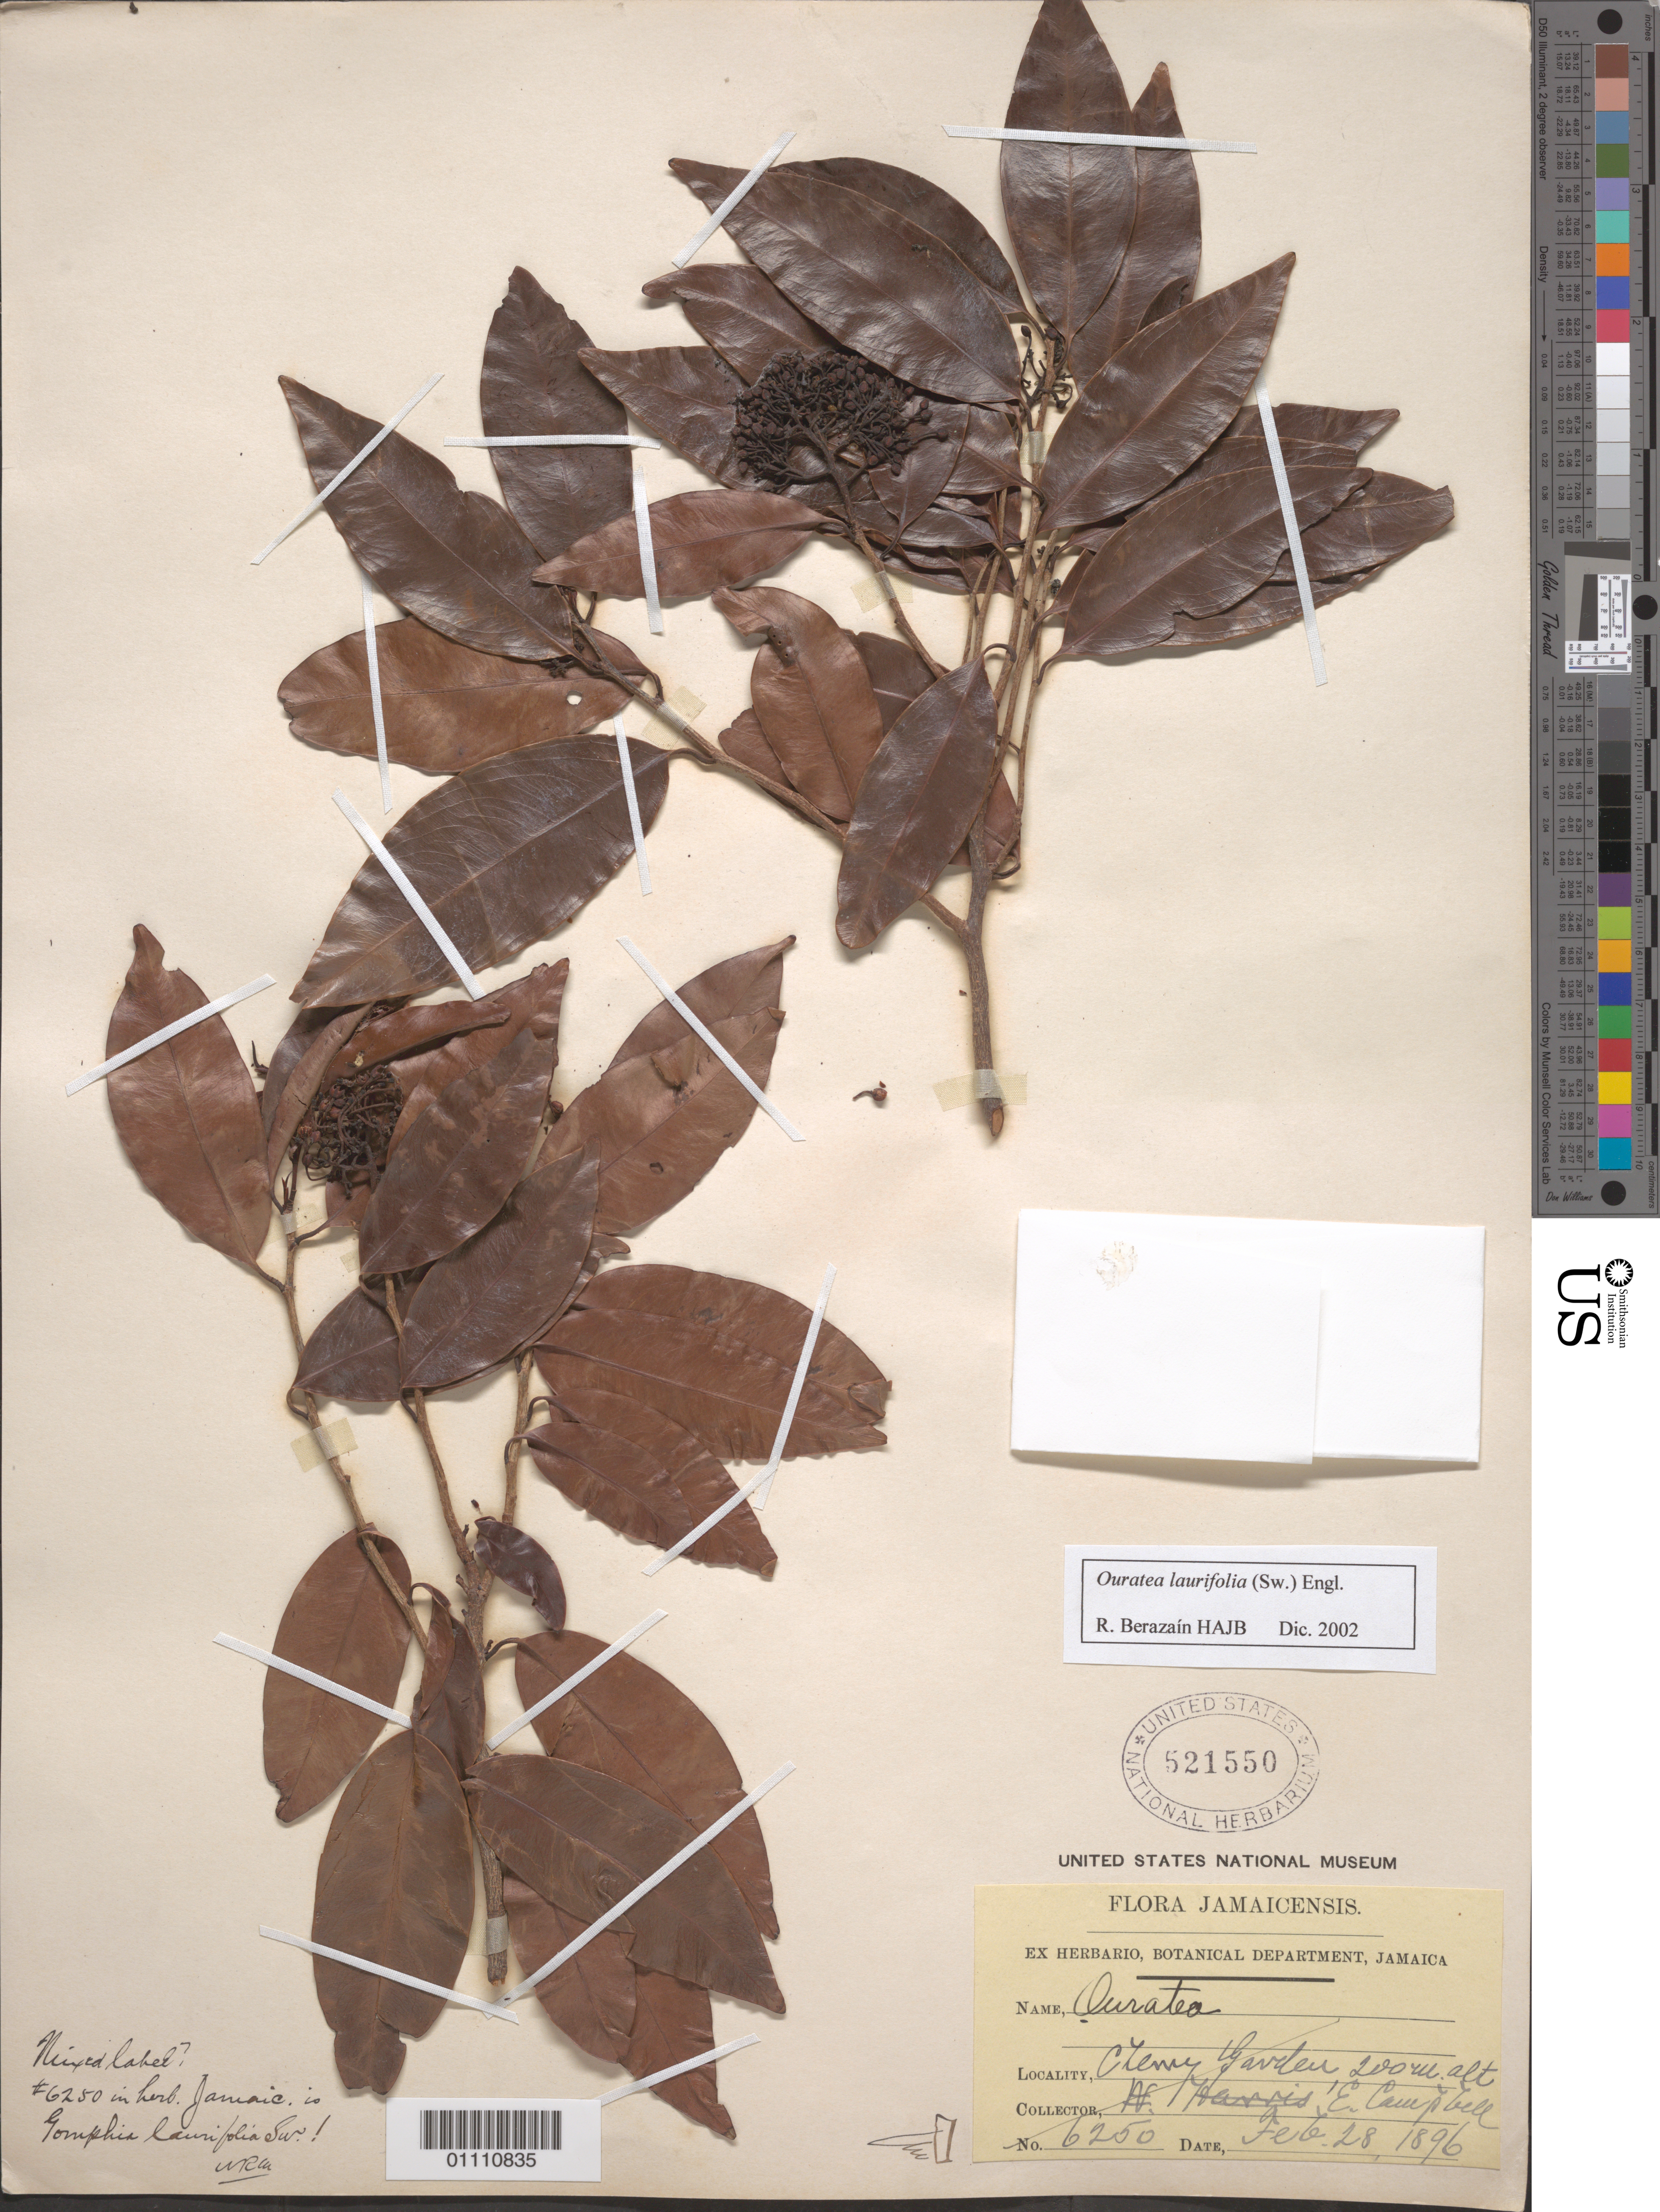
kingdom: Plantae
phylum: Tracheophyta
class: Magnoliopsida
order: Malpighiales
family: Ochnaceae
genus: Ouratea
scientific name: Ouratea laurifolia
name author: (Sw.) Engl.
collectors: E. Campbell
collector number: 6250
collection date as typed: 28 Feb 1896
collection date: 1896-02-28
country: Jamaica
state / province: Kingston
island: Jamaica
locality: (hard to read) Cherry Garden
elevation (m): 200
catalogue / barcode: US 521550